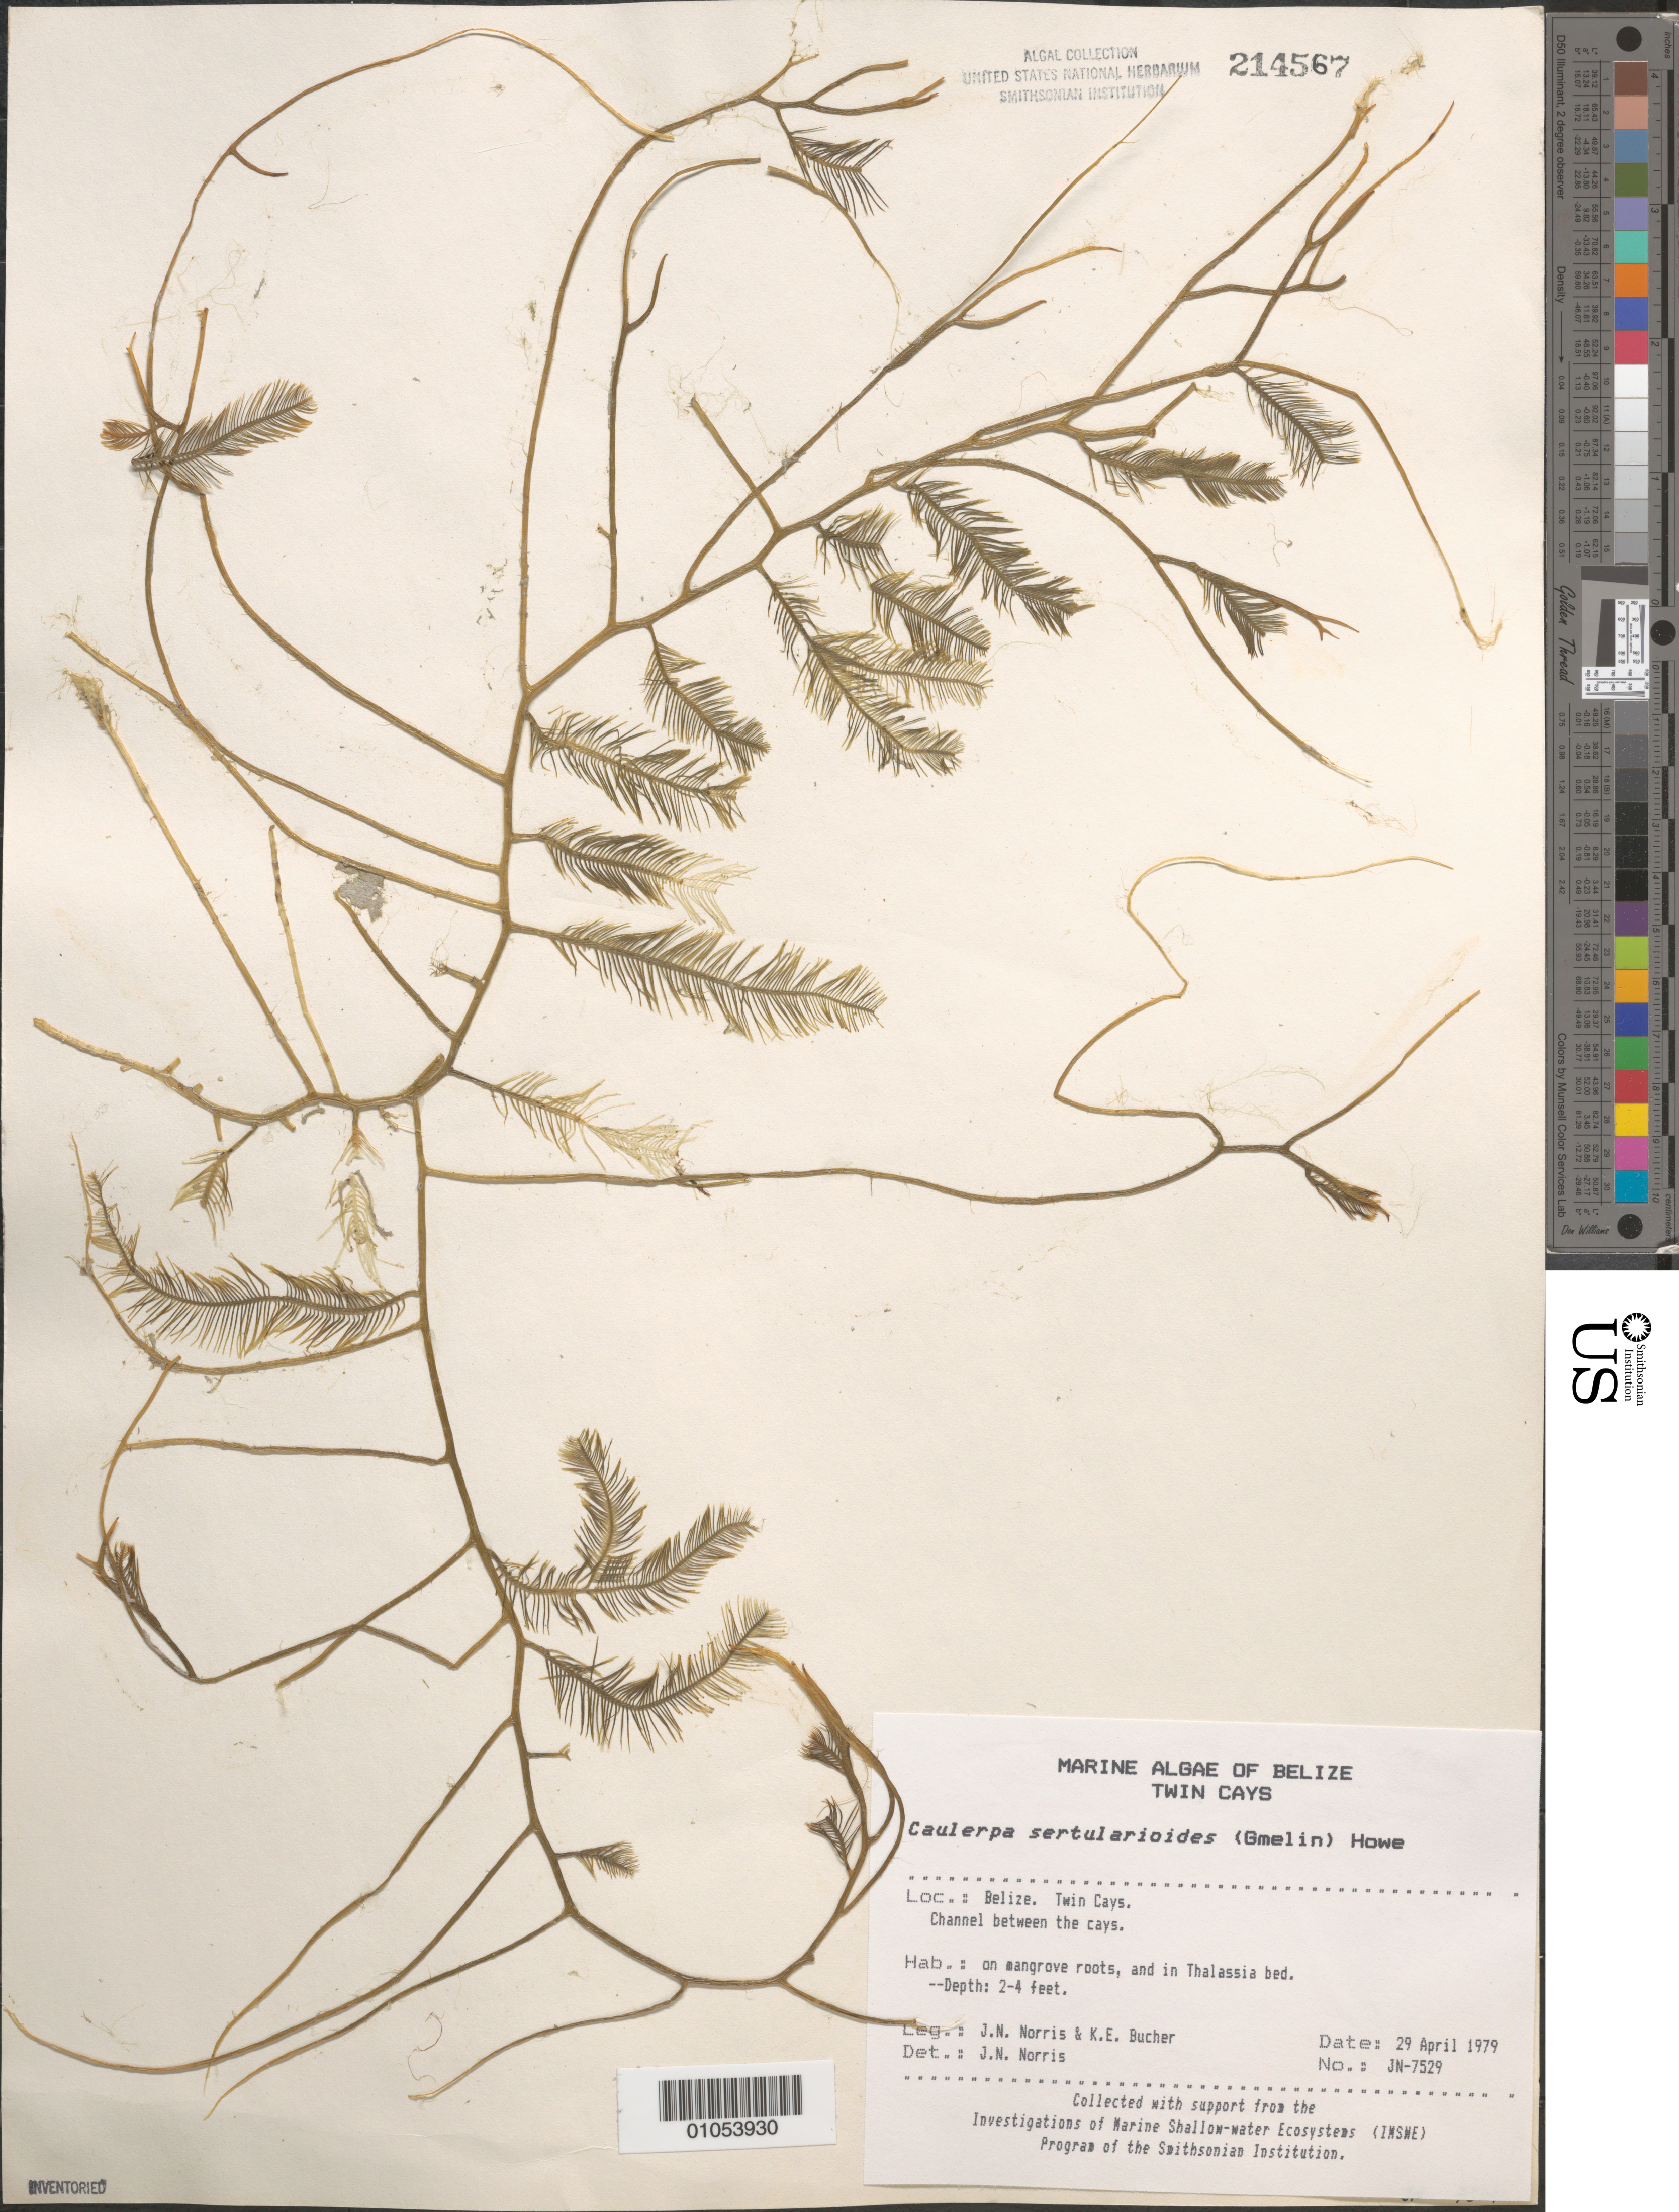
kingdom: Plantae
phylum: Chlorophyta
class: Ulvophyceae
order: Bryopsidales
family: Caulerpaceae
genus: Caulerpa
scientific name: Caulerpa sertularioides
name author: (S.G. Gmel.) M. Howe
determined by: Norris, James N.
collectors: J. N. Norris & K. E. Bucher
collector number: JN-7529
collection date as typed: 29 Apr 1979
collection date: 1979-04-29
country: Belize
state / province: Stann Creek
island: Twin Cays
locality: Channel between Twin Cays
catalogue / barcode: US 214567